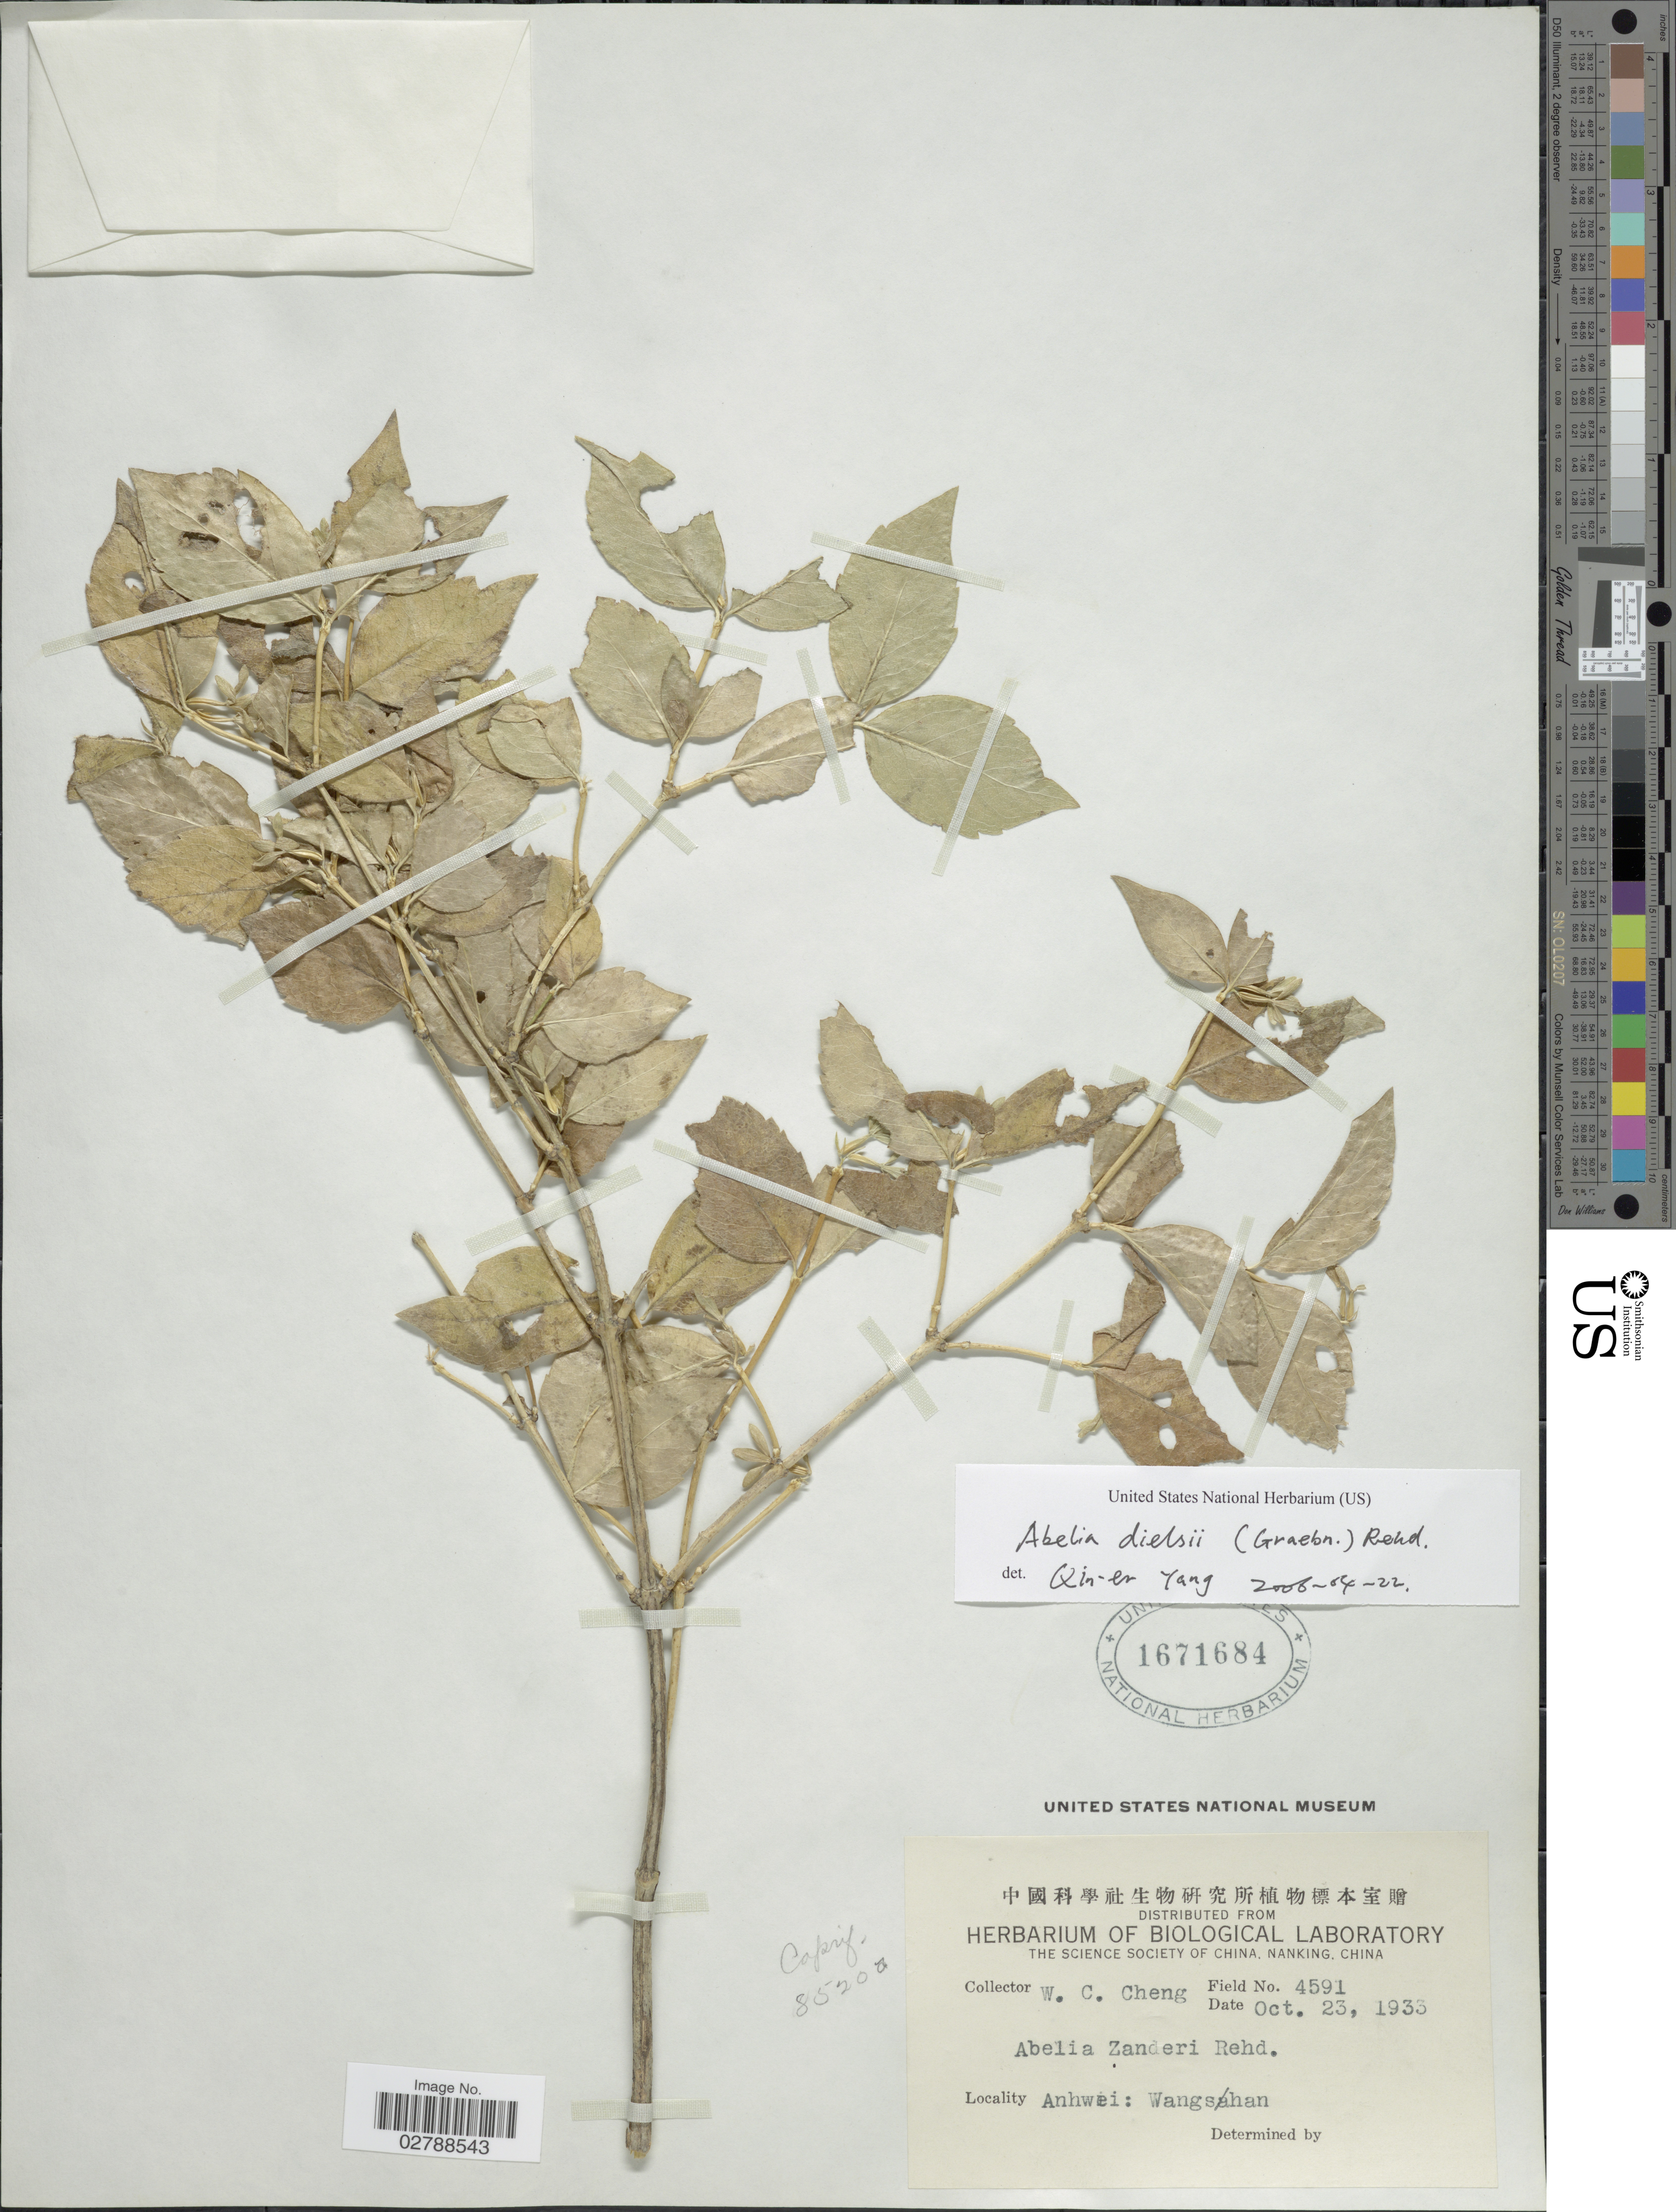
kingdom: Plantae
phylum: Tracheophyta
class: Magnoliopsida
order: Dipsacales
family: Caprifoliaceae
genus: Abelia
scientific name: Abelia zanderi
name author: (Graebn.) Rehder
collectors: W. C. Cheng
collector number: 4591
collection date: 1933-10-23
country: China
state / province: Anhui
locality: Anhwei: Wangshan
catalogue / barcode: US 1671684